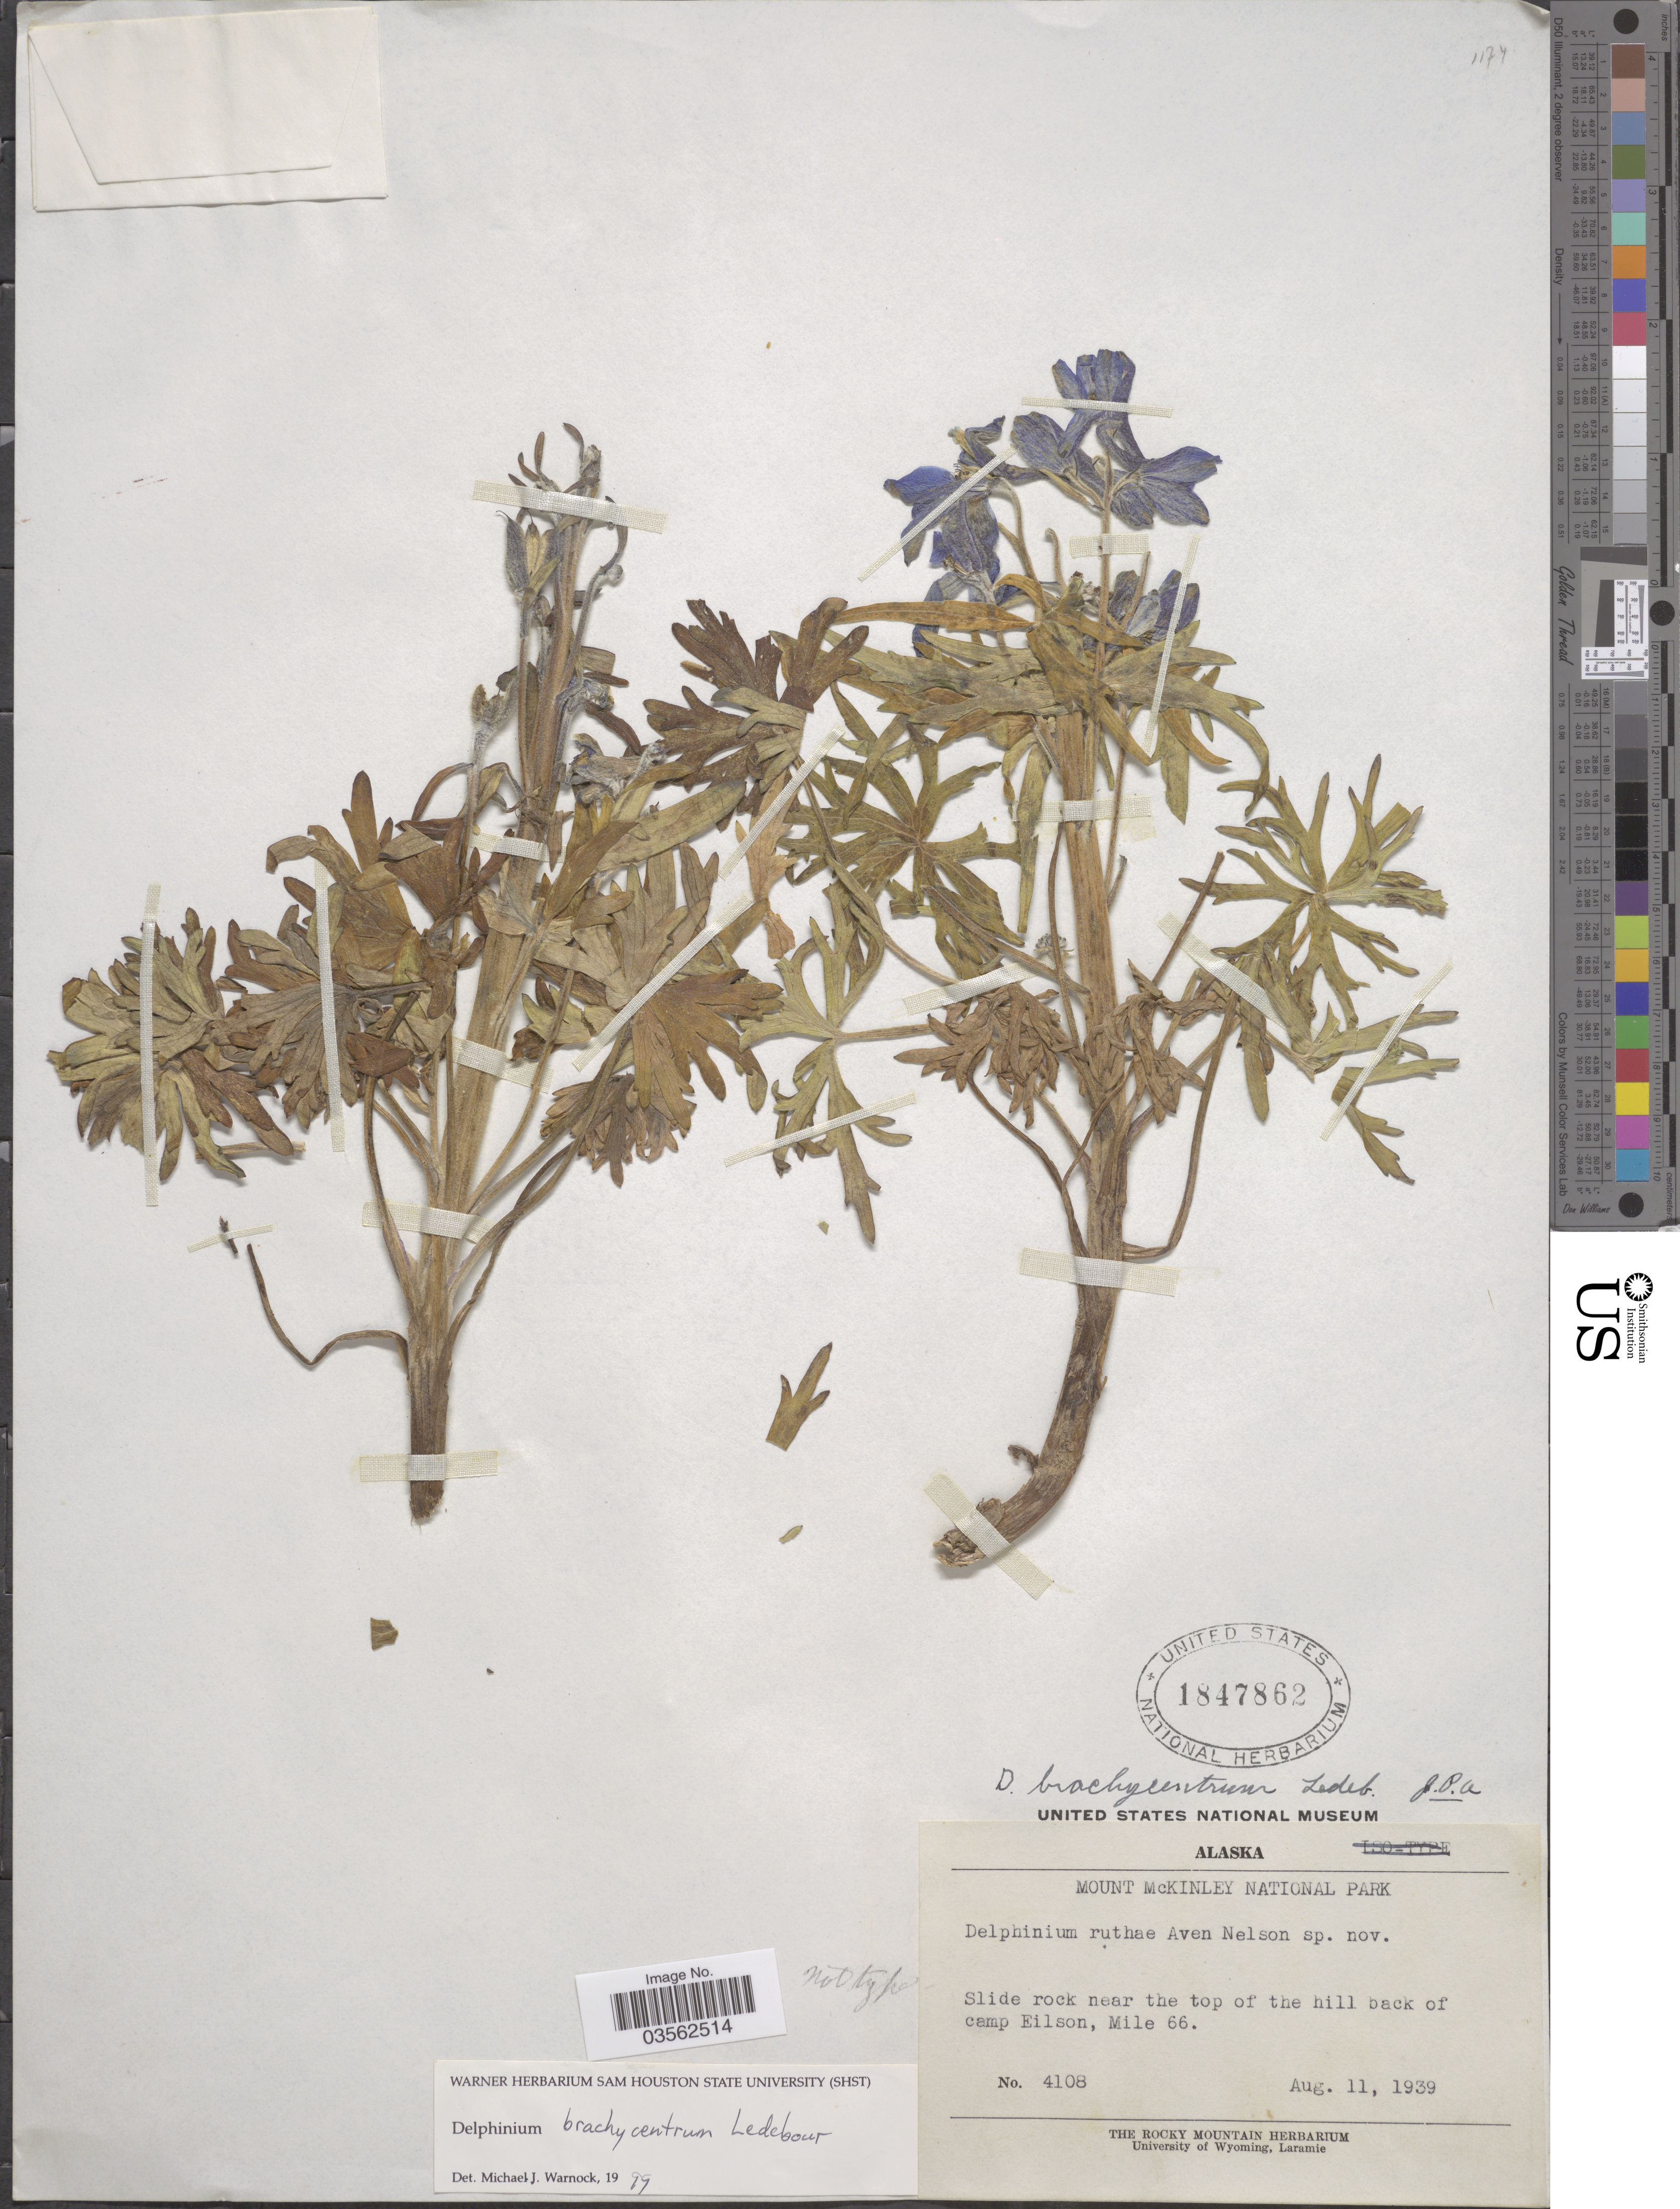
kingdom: Plantae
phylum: Tracheophyta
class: Magnoliopsida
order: Ranunculales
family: Ranunculaceae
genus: Delphinium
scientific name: Delphinium brachycentrum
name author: Ledeb.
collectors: ex herb. The Rocky Mountain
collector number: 4108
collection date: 1939-08-11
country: United States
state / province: Alaska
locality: Mount McKinley National Park. Slide rock near top of the hill back of camp Eilson, Mile 66.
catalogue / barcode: US 1847862